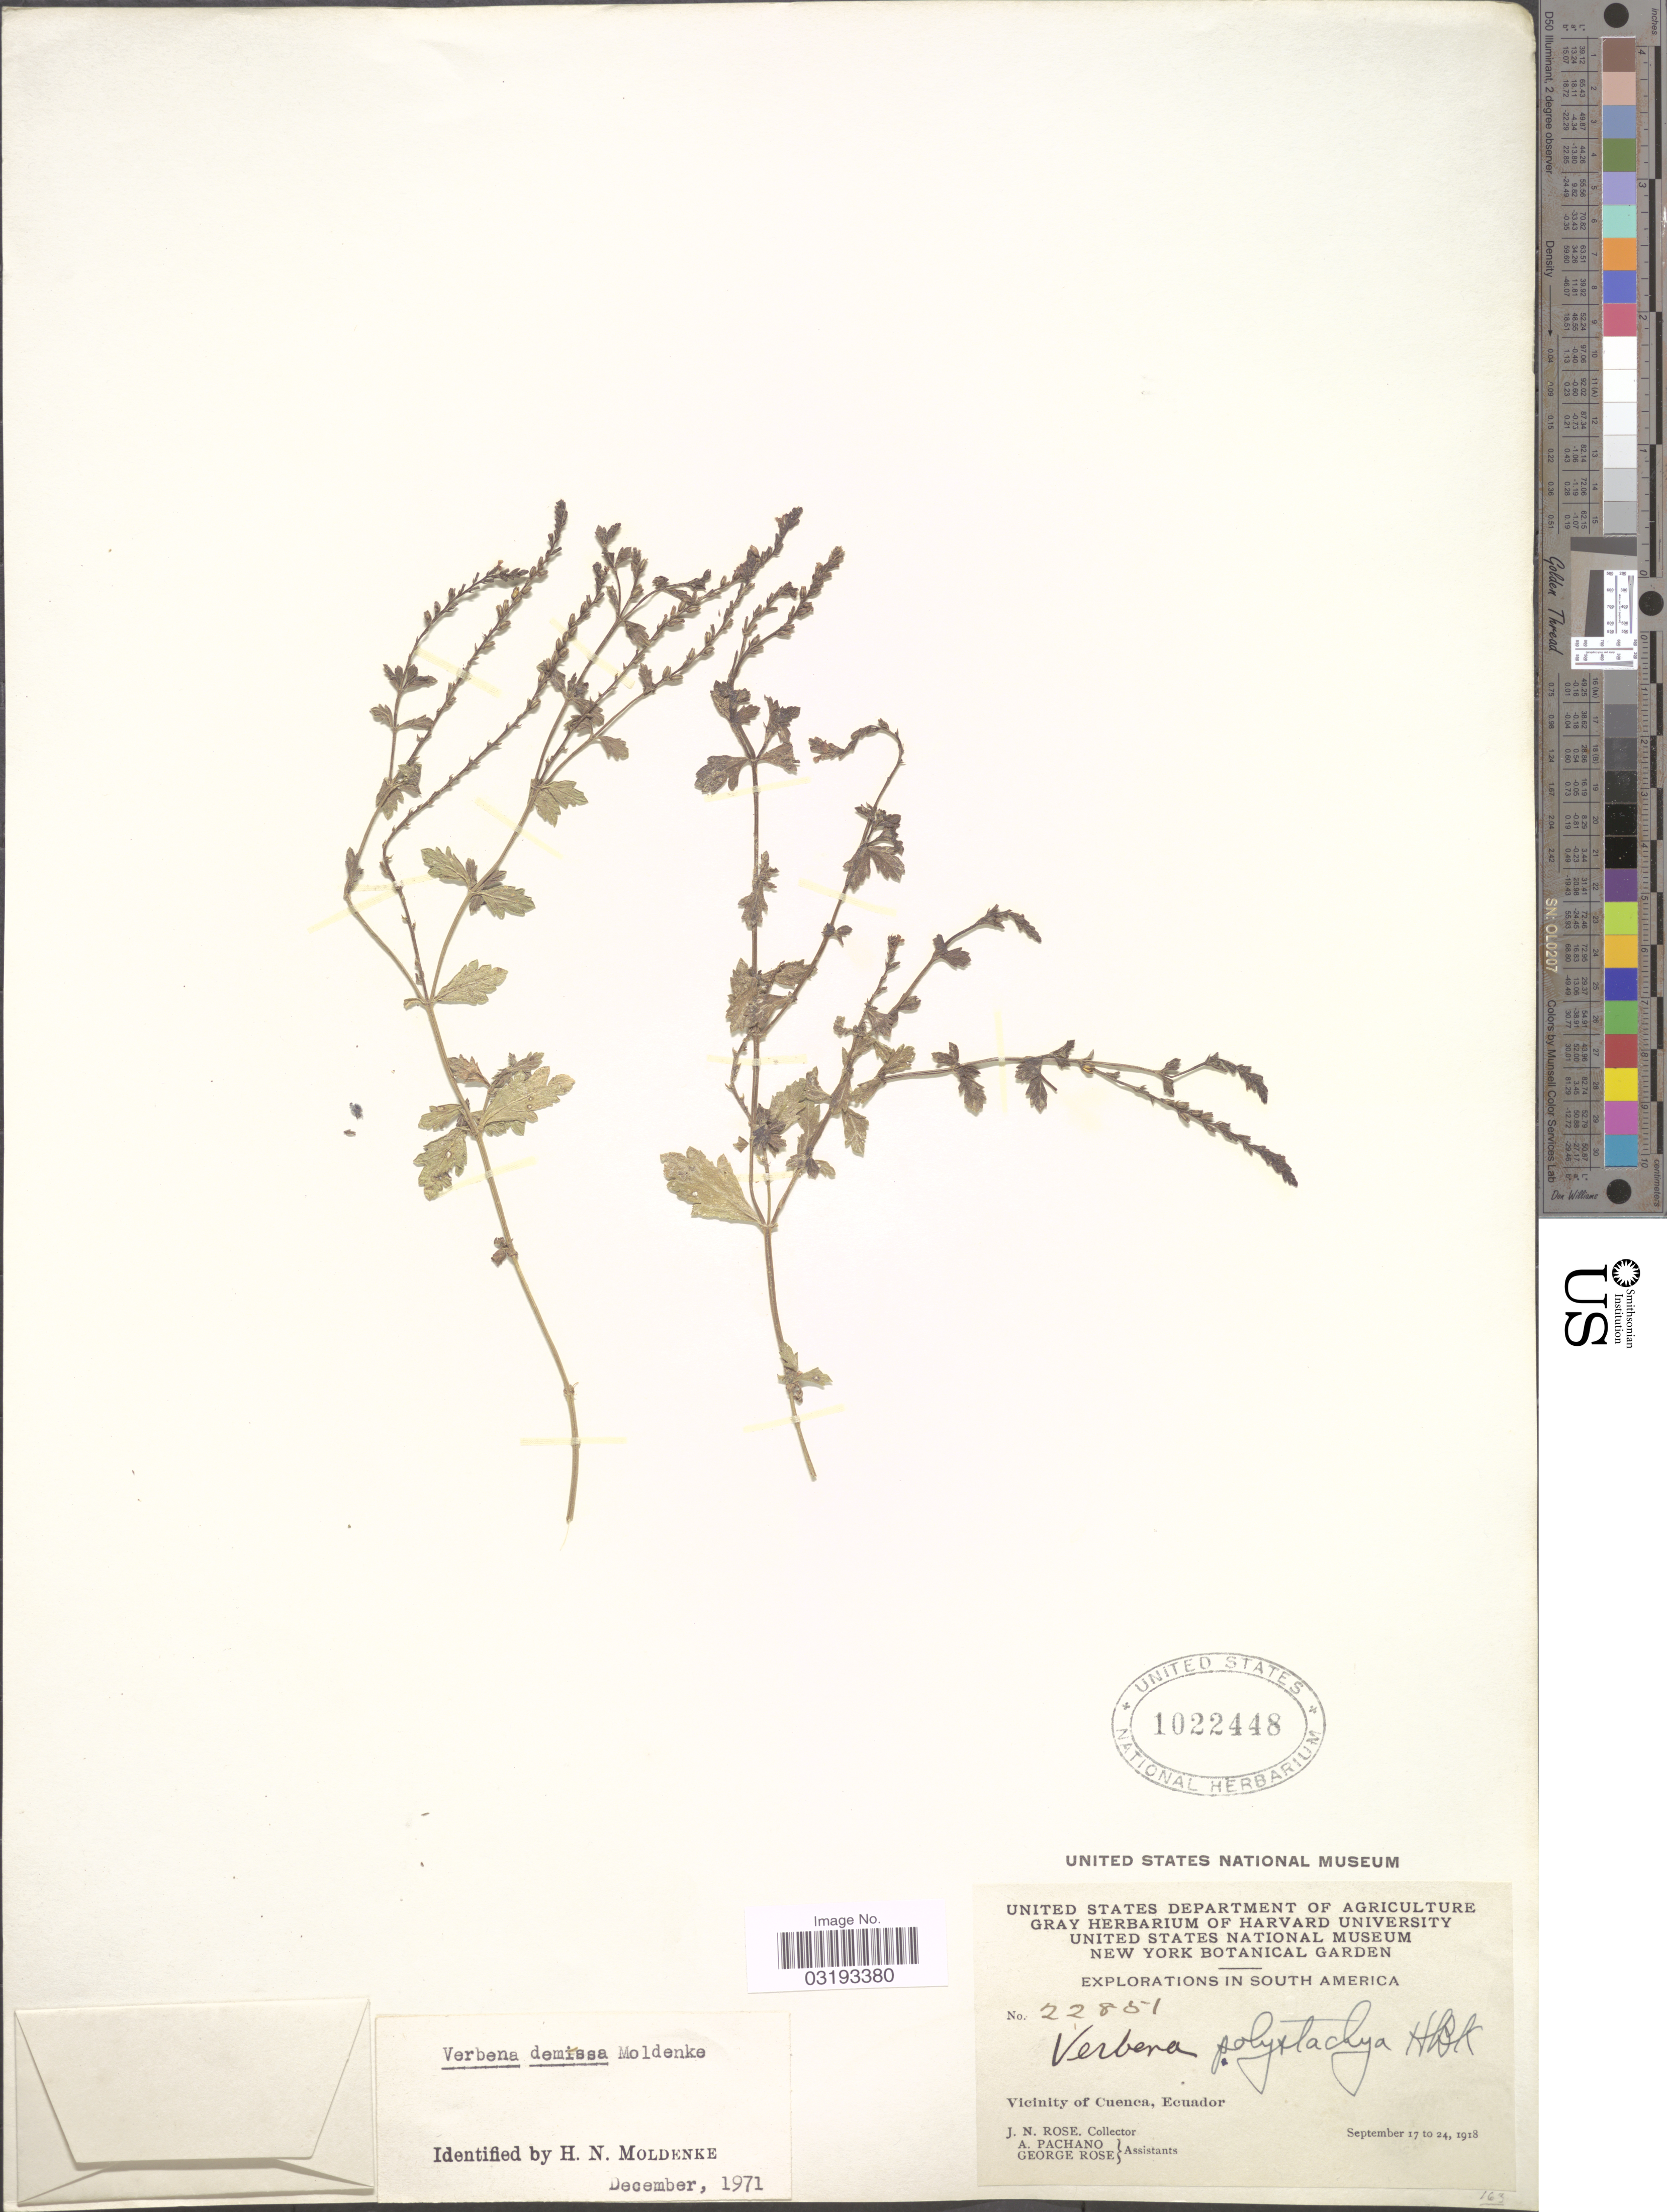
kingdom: Plantae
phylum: Tracheophyta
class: Magnoliopsida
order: Lamiales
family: Verbenaceae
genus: Verbena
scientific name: Verbena demissa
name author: Moldenke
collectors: J. N. Rose, A. Pachano & G. Rose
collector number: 22851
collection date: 1918-09-17/1918-09-24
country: Ecuador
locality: Vicinity of Cuenca.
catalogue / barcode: US 1022448